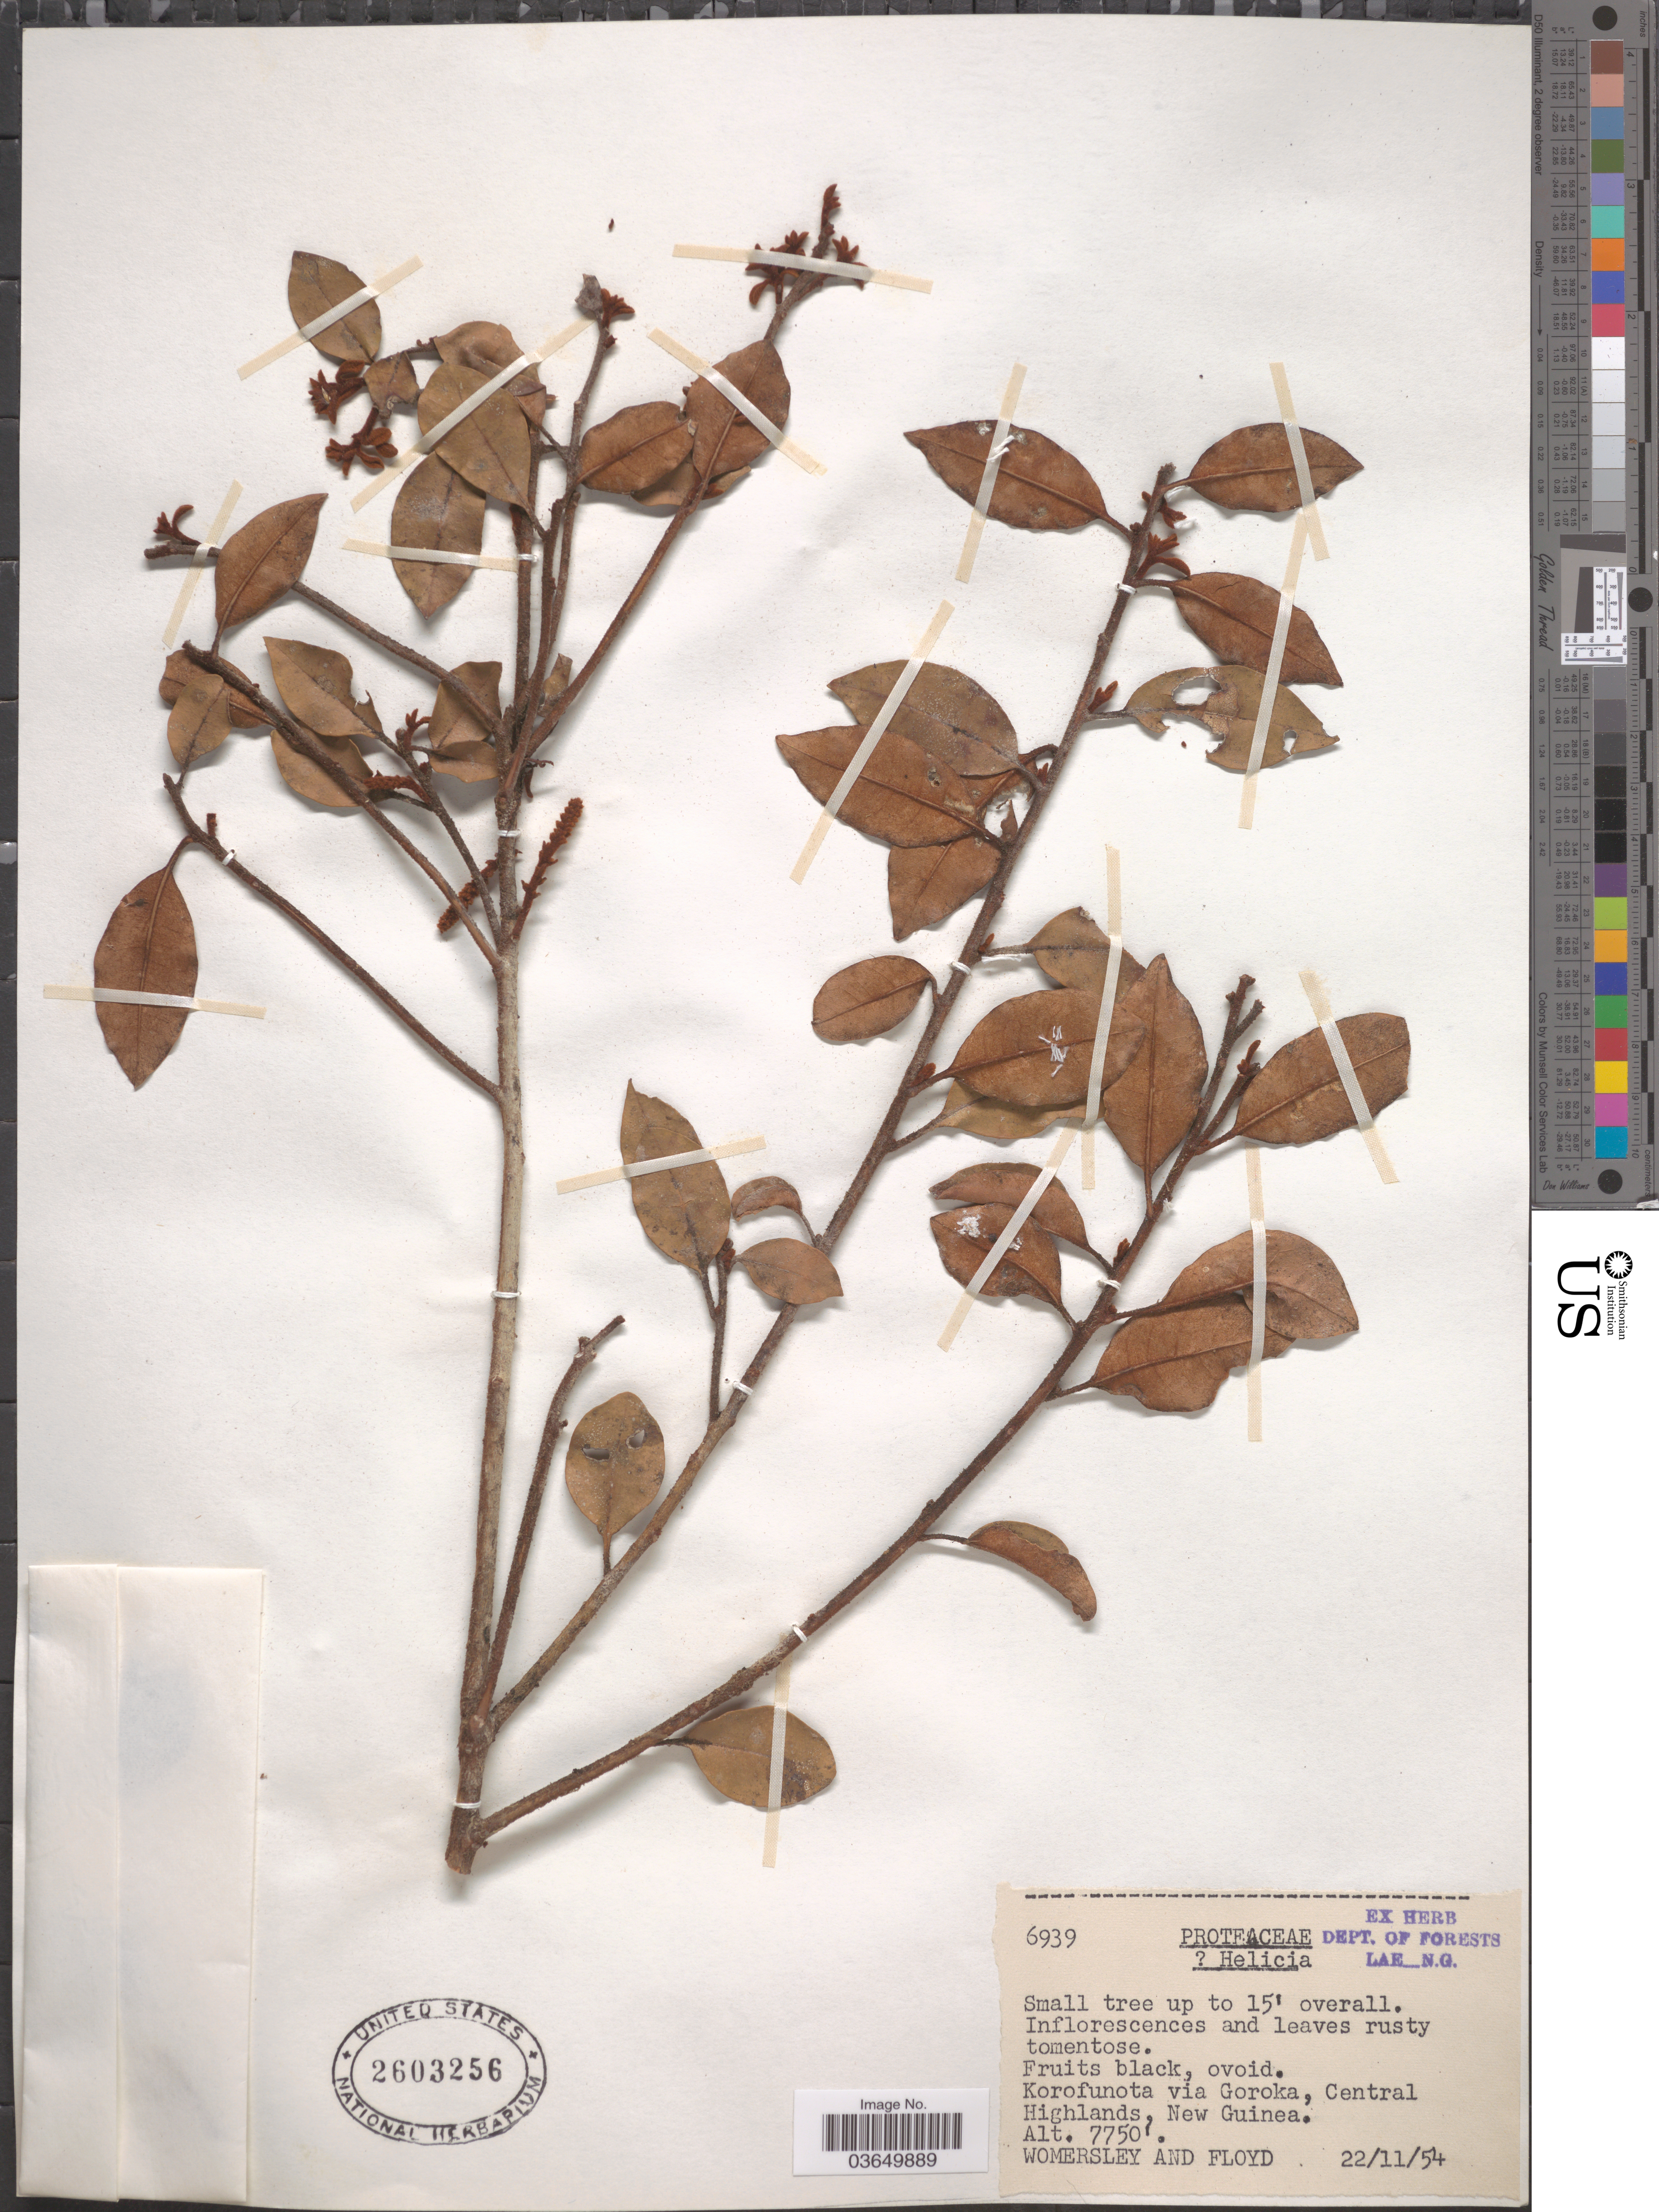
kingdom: Plantae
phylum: Tracheophyta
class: Magnoliopsida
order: Proteales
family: Proteaceae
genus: Helicia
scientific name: Helicia sp.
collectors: J. S. Womersley & A. G. Floyd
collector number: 6939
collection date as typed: Transcribed d/m/y: 22/11/54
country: Papua New Guinea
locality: Korofunota via Goroka, Central Highlands, New Guinea.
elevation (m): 2362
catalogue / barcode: US 2603256